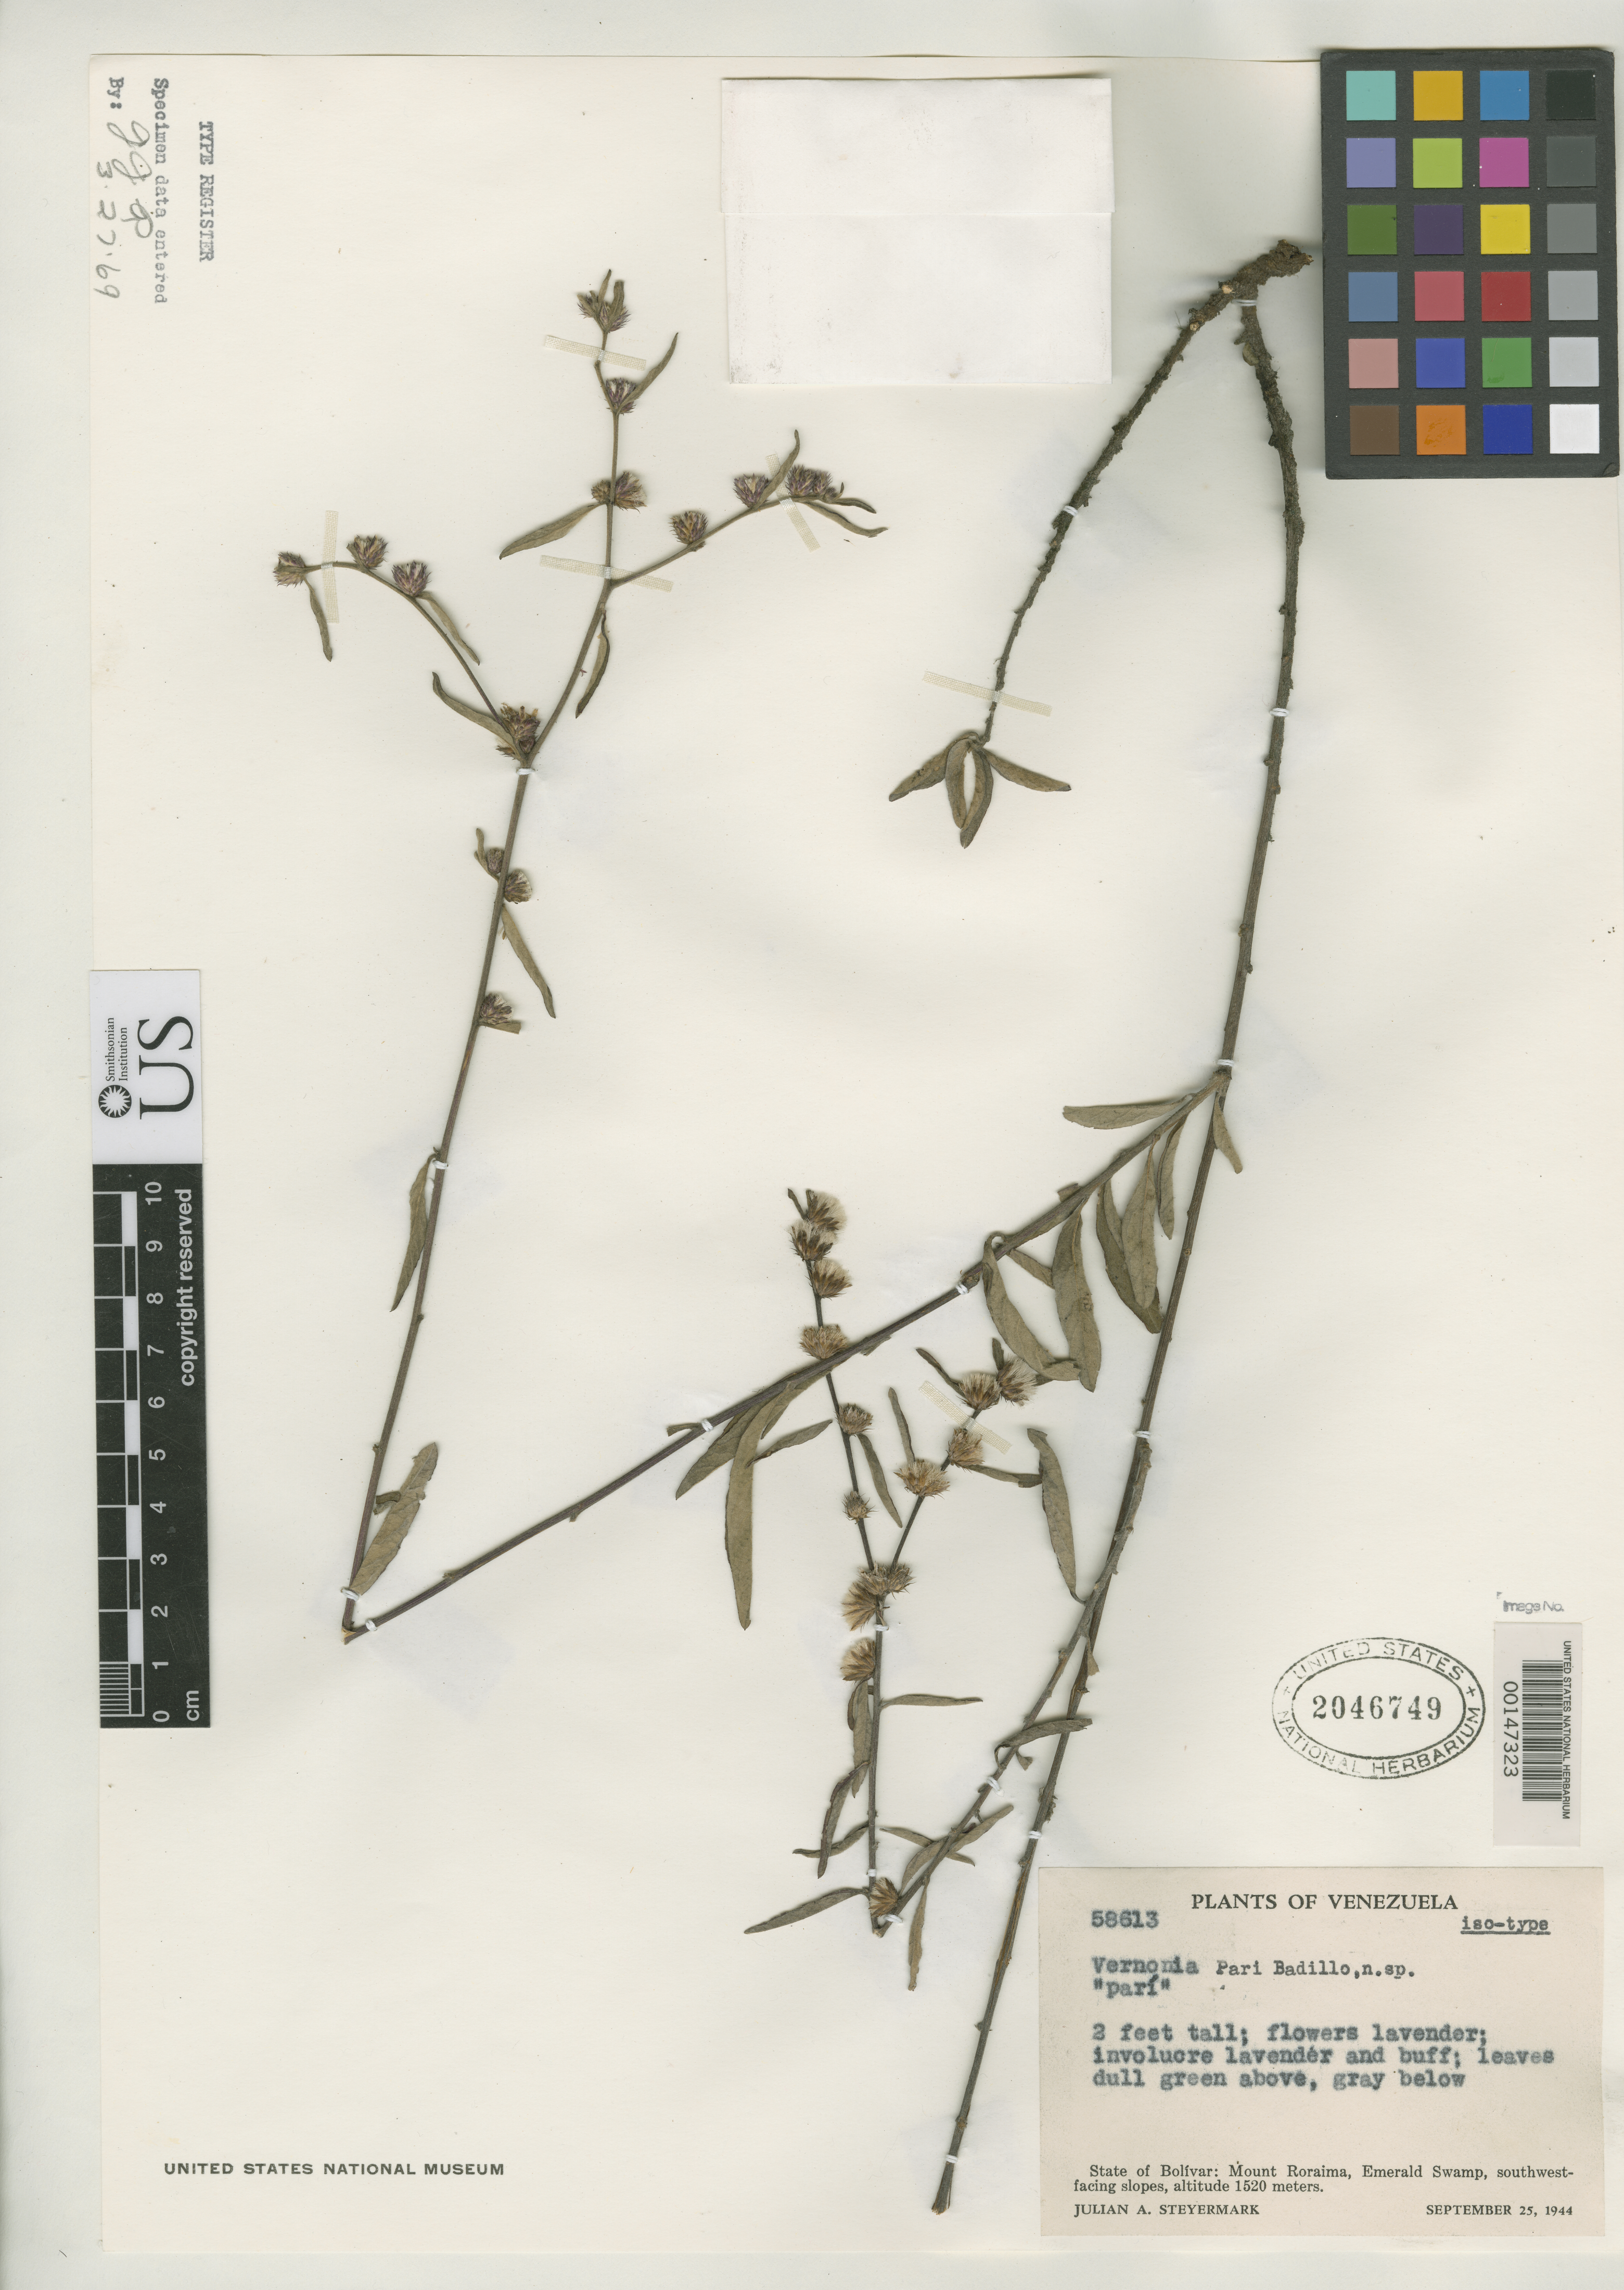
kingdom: Plantae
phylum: Tracheophyta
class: Magnoliopsida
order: Asterales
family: Asteraceae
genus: Vernonia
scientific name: Vernonia pari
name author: V.M. Badillo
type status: Isotype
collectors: J. Steyermark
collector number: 58613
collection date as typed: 25 Sep 1944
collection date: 1944-09-25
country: Venezuela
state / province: Bolivar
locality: Mt. Roraima, Emerald Swamp.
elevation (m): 1550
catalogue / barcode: US 2046749